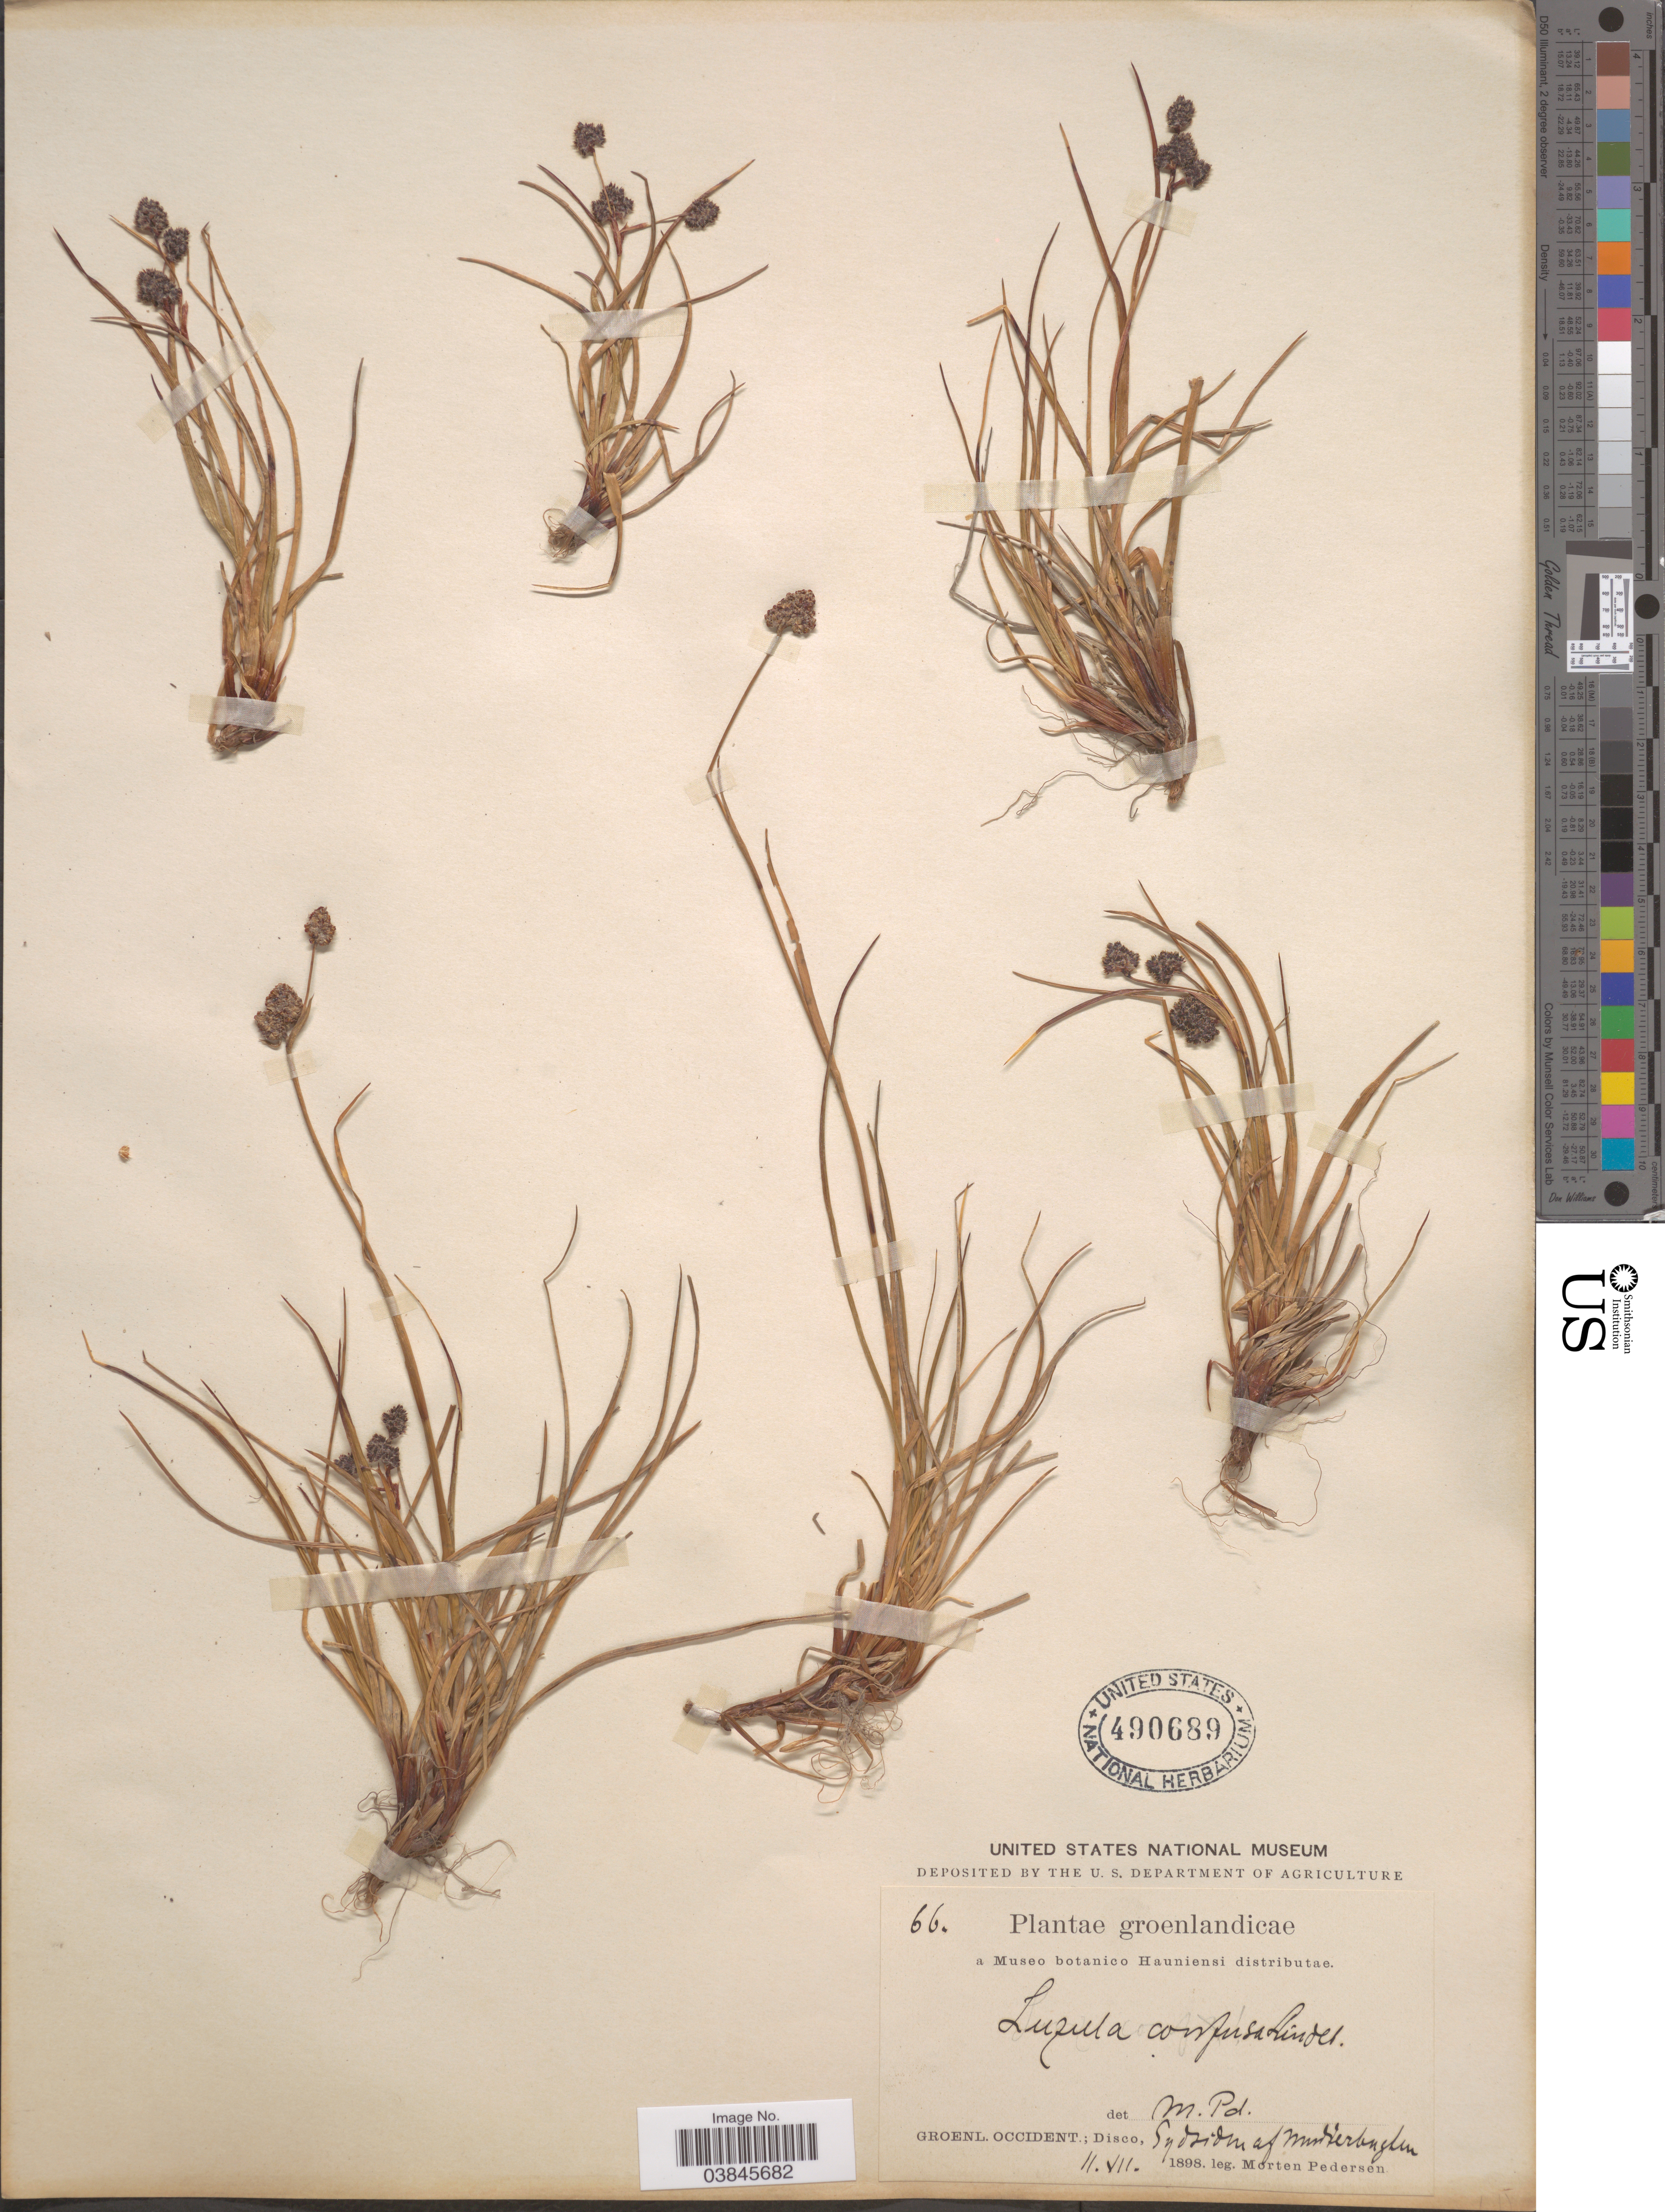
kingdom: Plantae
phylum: Tracheophyta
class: Liliopsida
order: Poales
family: Juncaceae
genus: Luzula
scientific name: Luzula confusa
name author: Lindeb.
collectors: M. Pedersen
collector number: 66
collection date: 1898-07-11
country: Greenland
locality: Groenlandicae. Groenl. Occident.; Disco, Sydsiden af Mudderbugten.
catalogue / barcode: US 490689